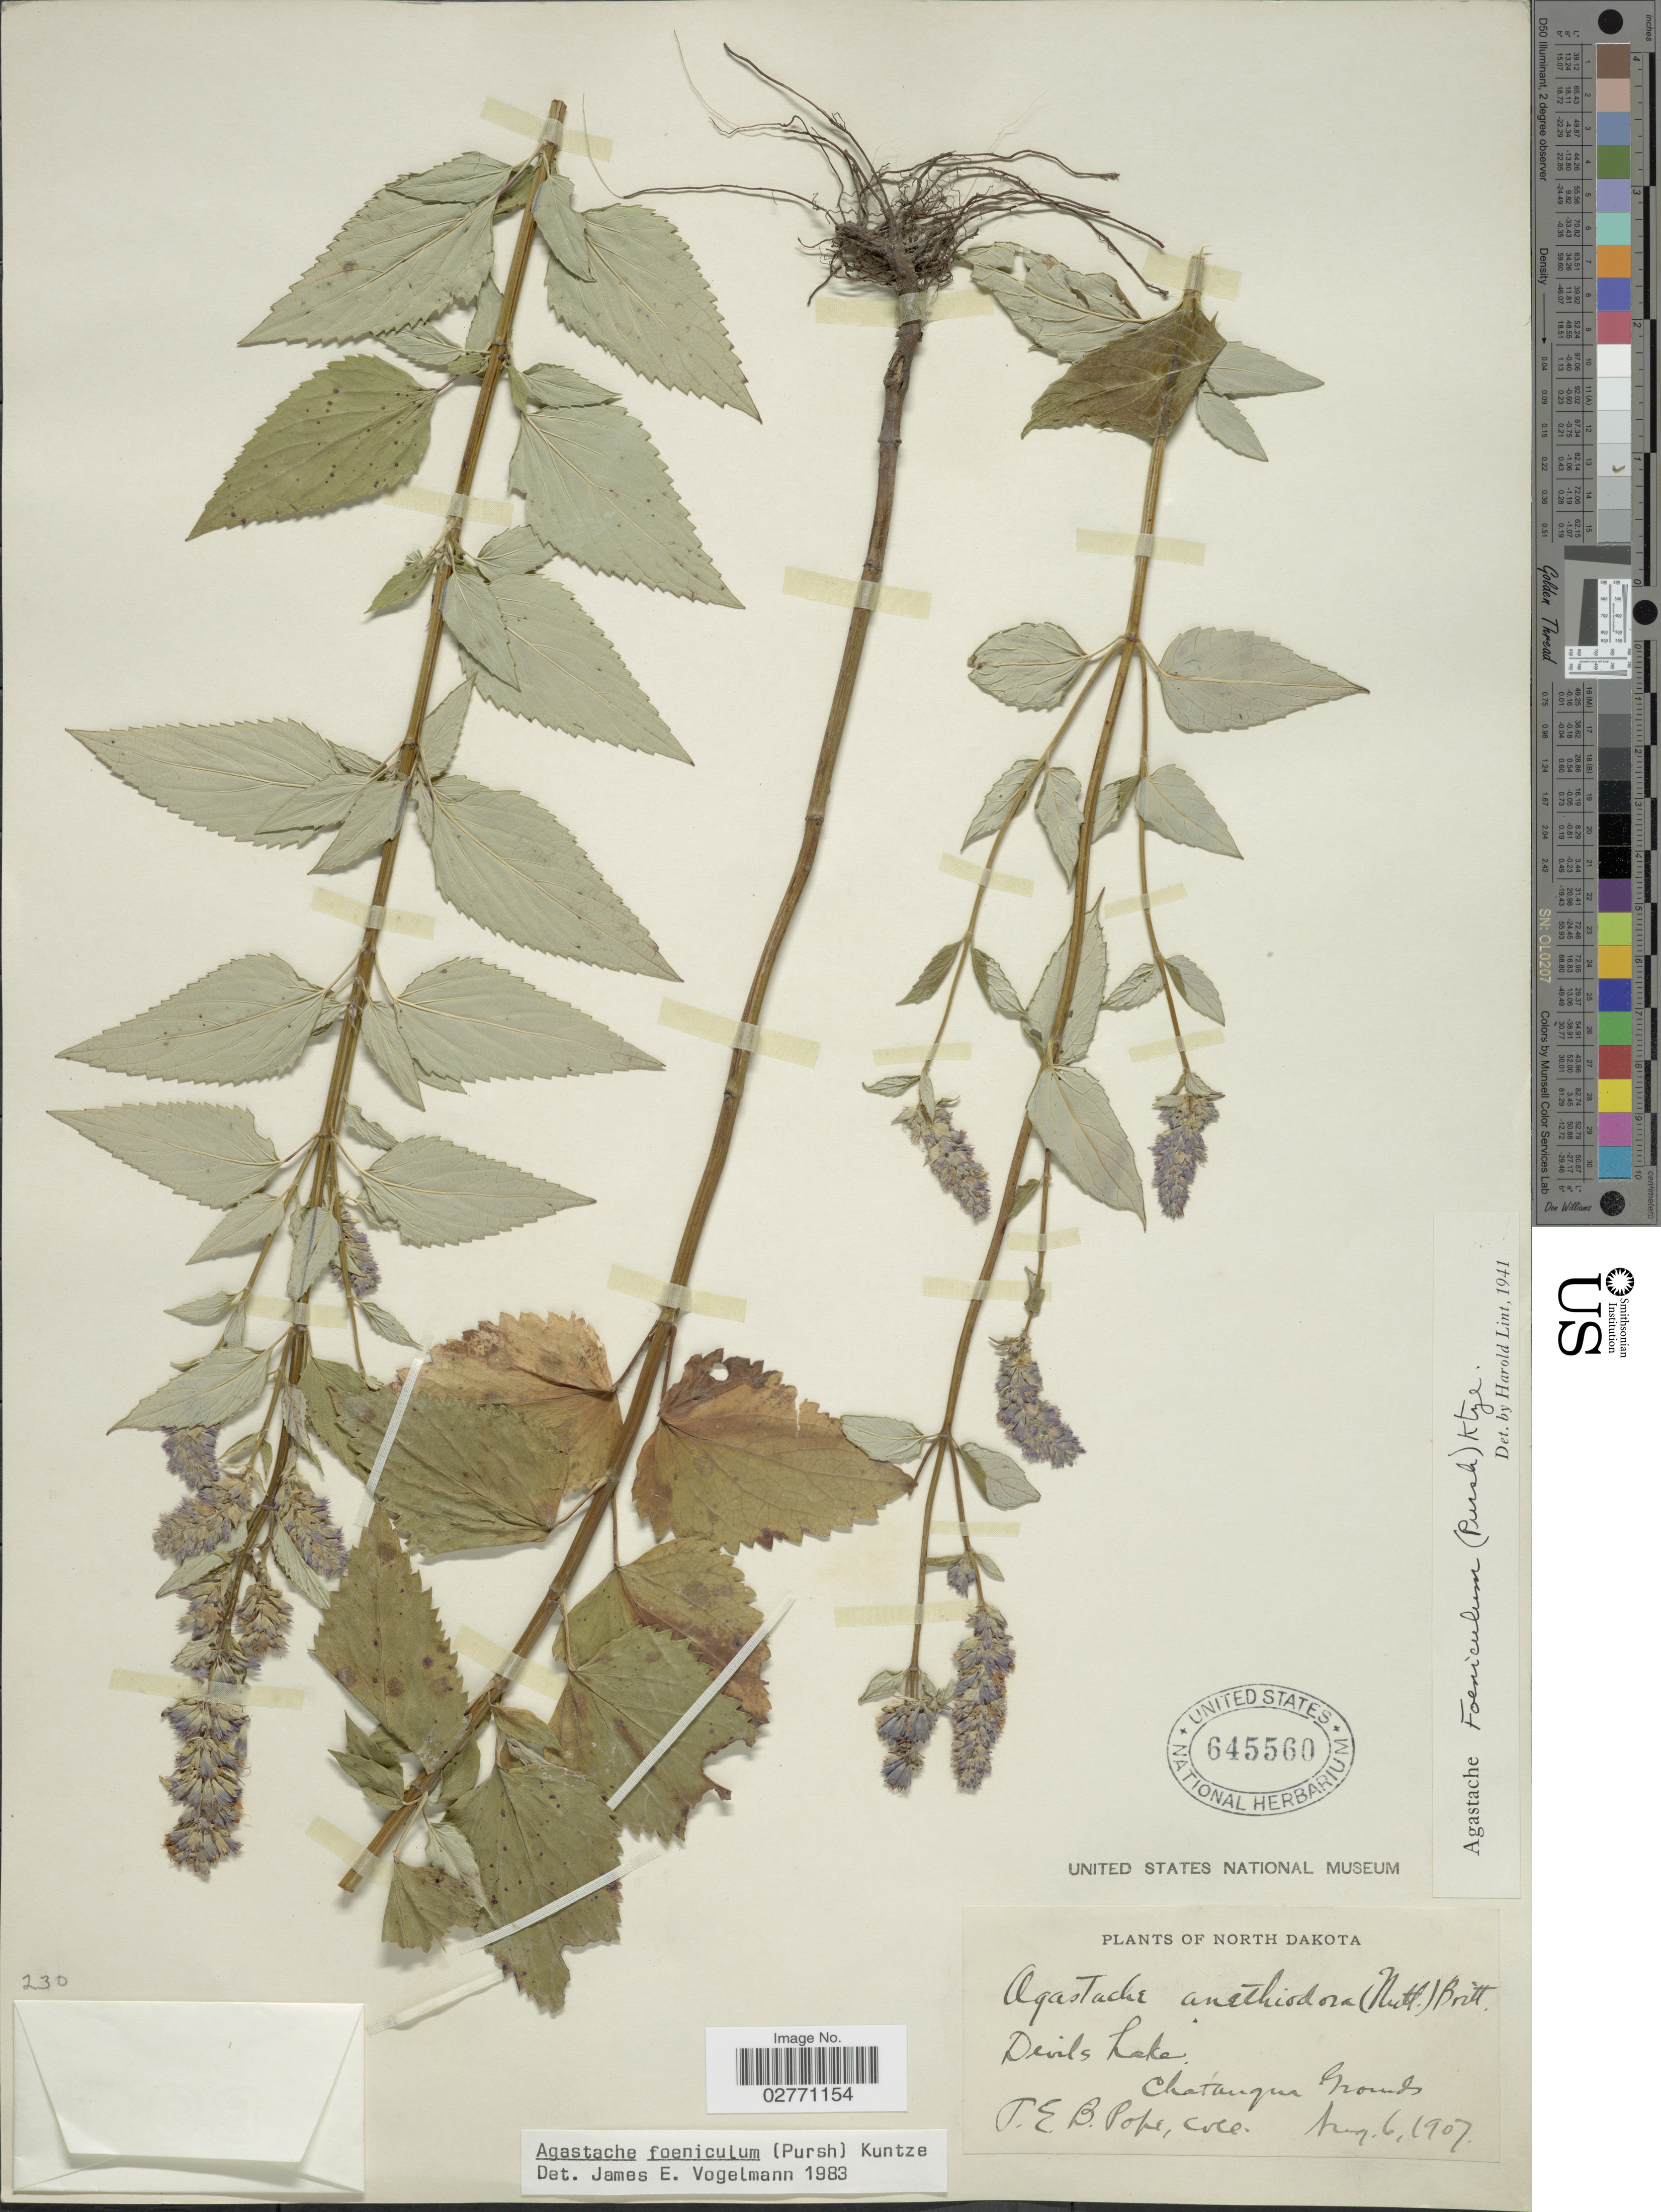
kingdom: Plantae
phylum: Tracheophyta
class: Magnoliopsida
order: Lamiales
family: Lamiaceae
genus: Agastache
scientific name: Agastache foeniculum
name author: (Pursh) Kuntze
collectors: T. Pope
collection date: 1907-08-06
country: United States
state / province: North Dakota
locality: Devils Lake. Chatauqua Grounds.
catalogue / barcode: US 645560